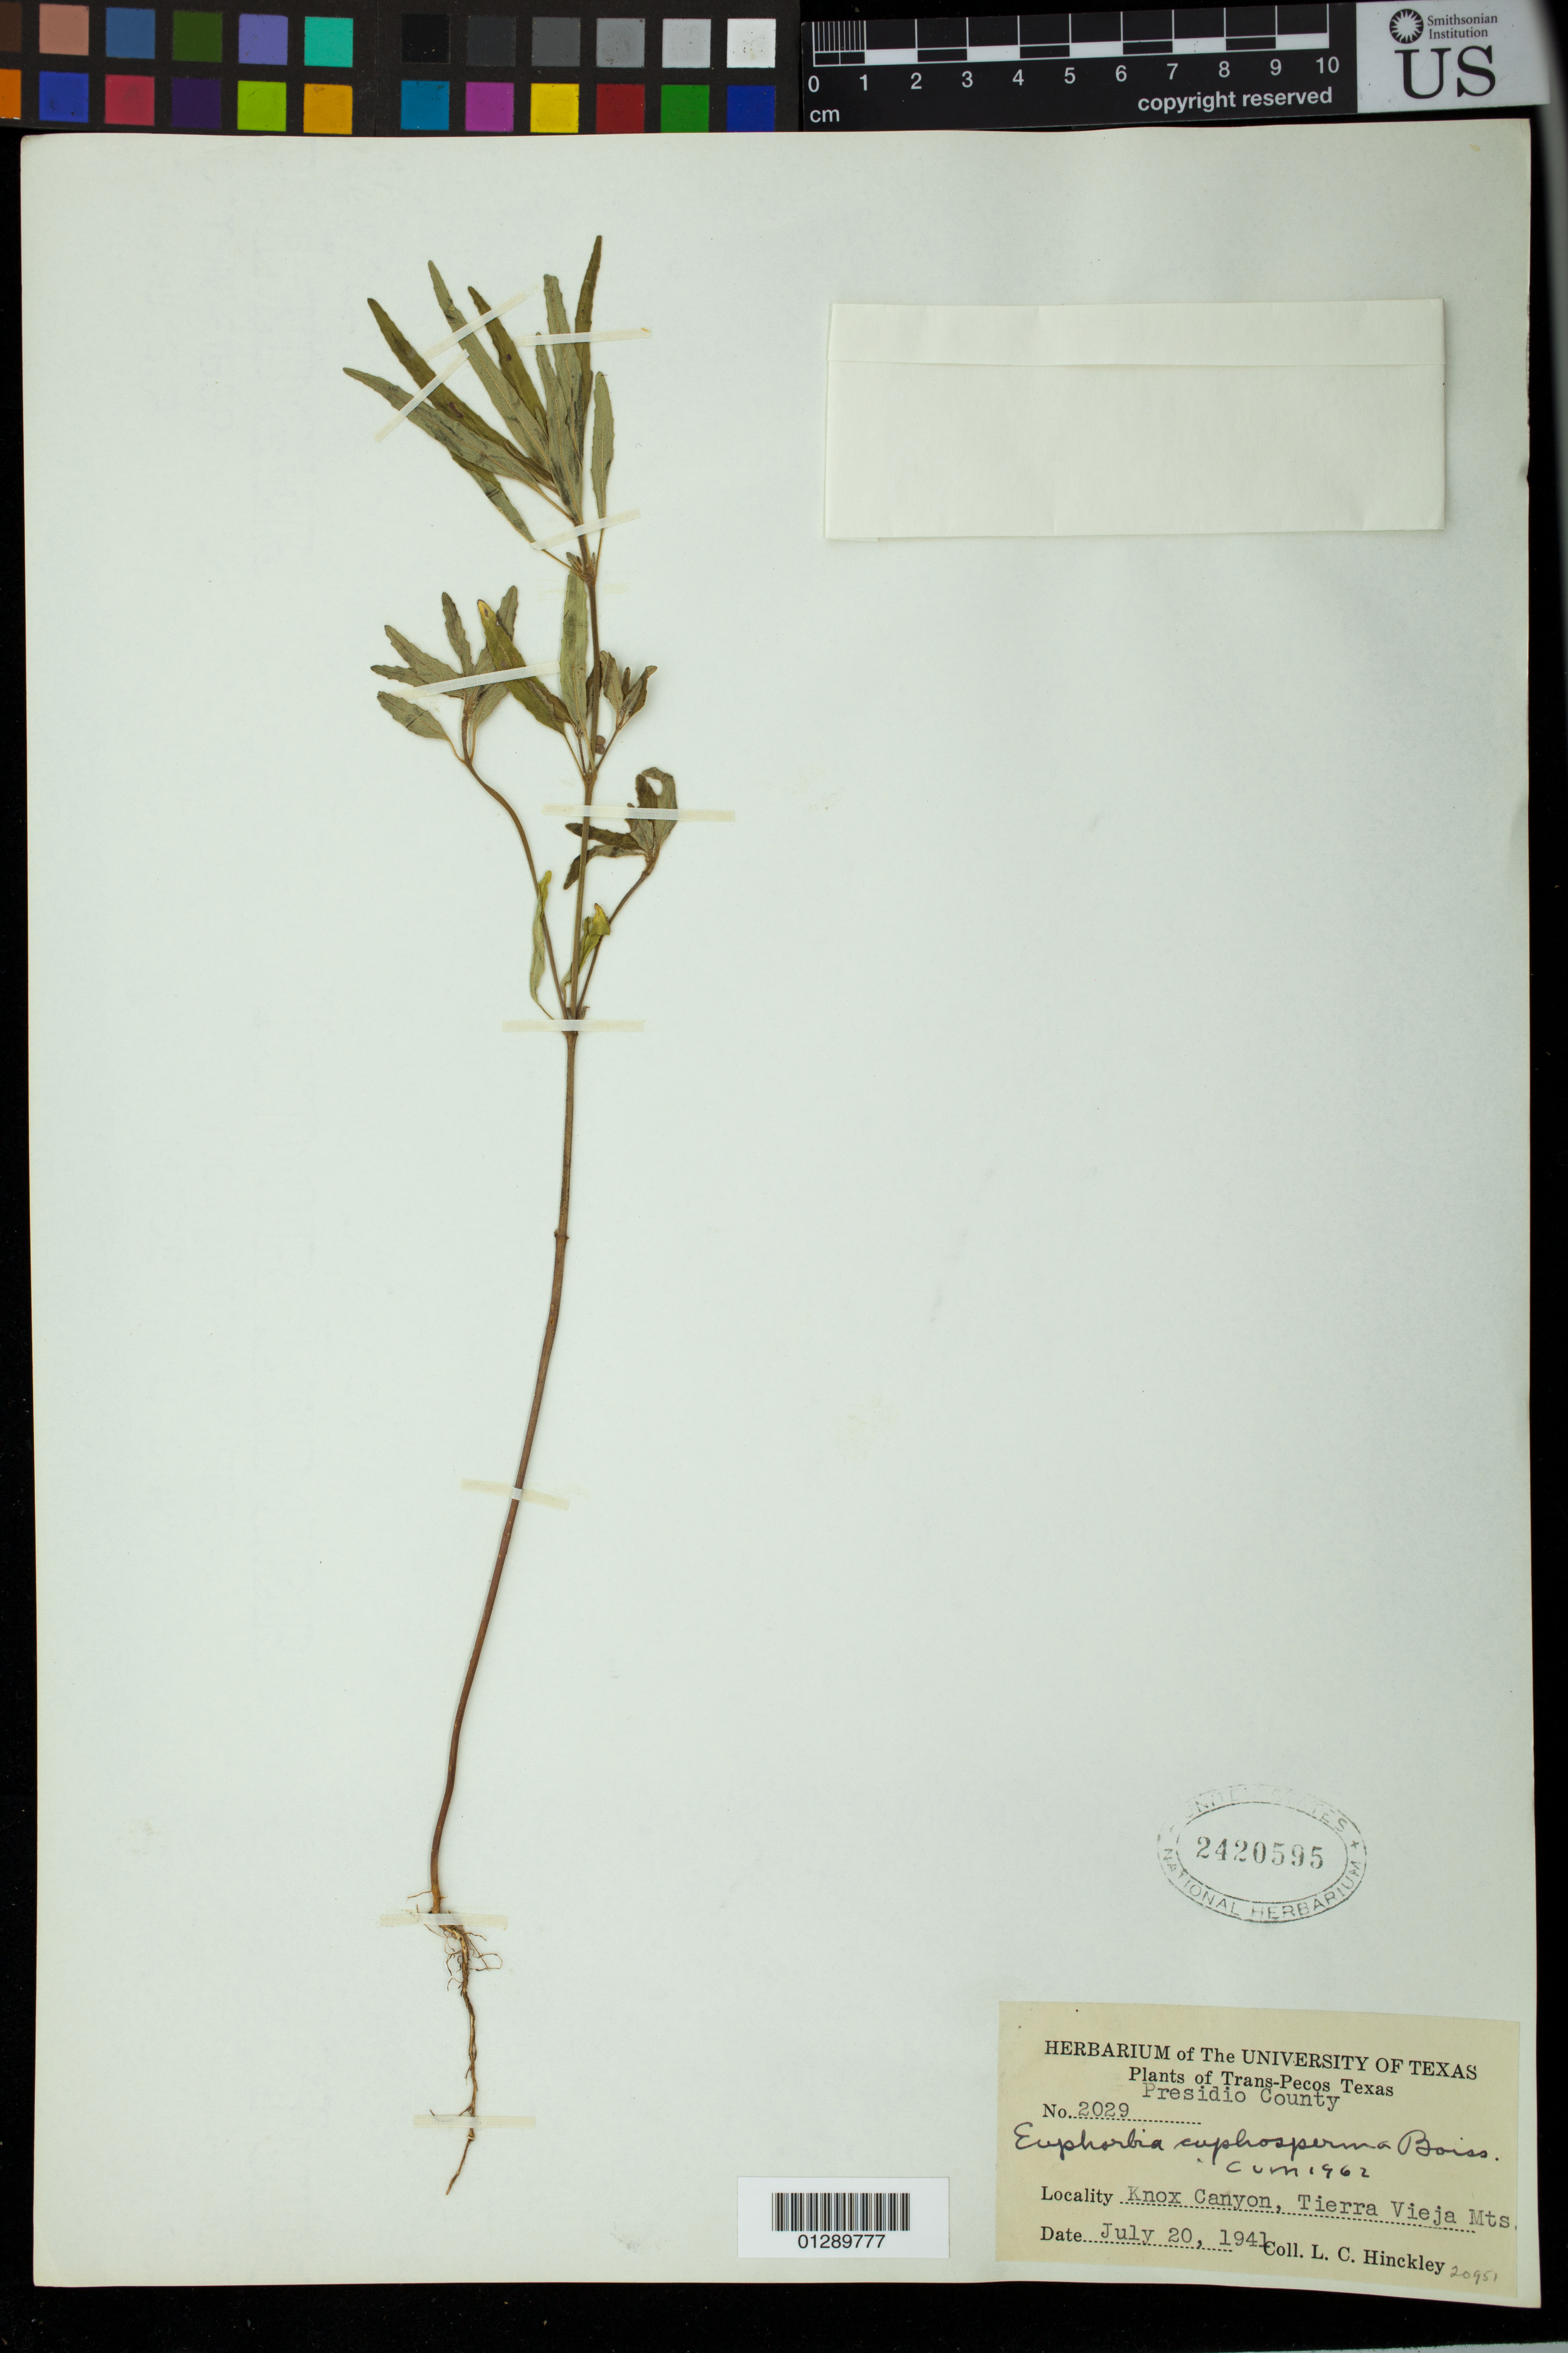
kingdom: Plantae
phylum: Tracheophyta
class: Magnoliopsida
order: Malpighiales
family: Euphorbiaceae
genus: Euphorbia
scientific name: Euphorbia cuphosperma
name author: (Engelm.) Boiss.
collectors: L. Hinckley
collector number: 20951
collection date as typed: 20 Jul 1941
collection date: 1941-07-20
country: United States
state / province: Texas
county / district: Presidio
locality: Knox Canyon; Tierra Vieja Mts.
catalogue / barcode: US 2420595